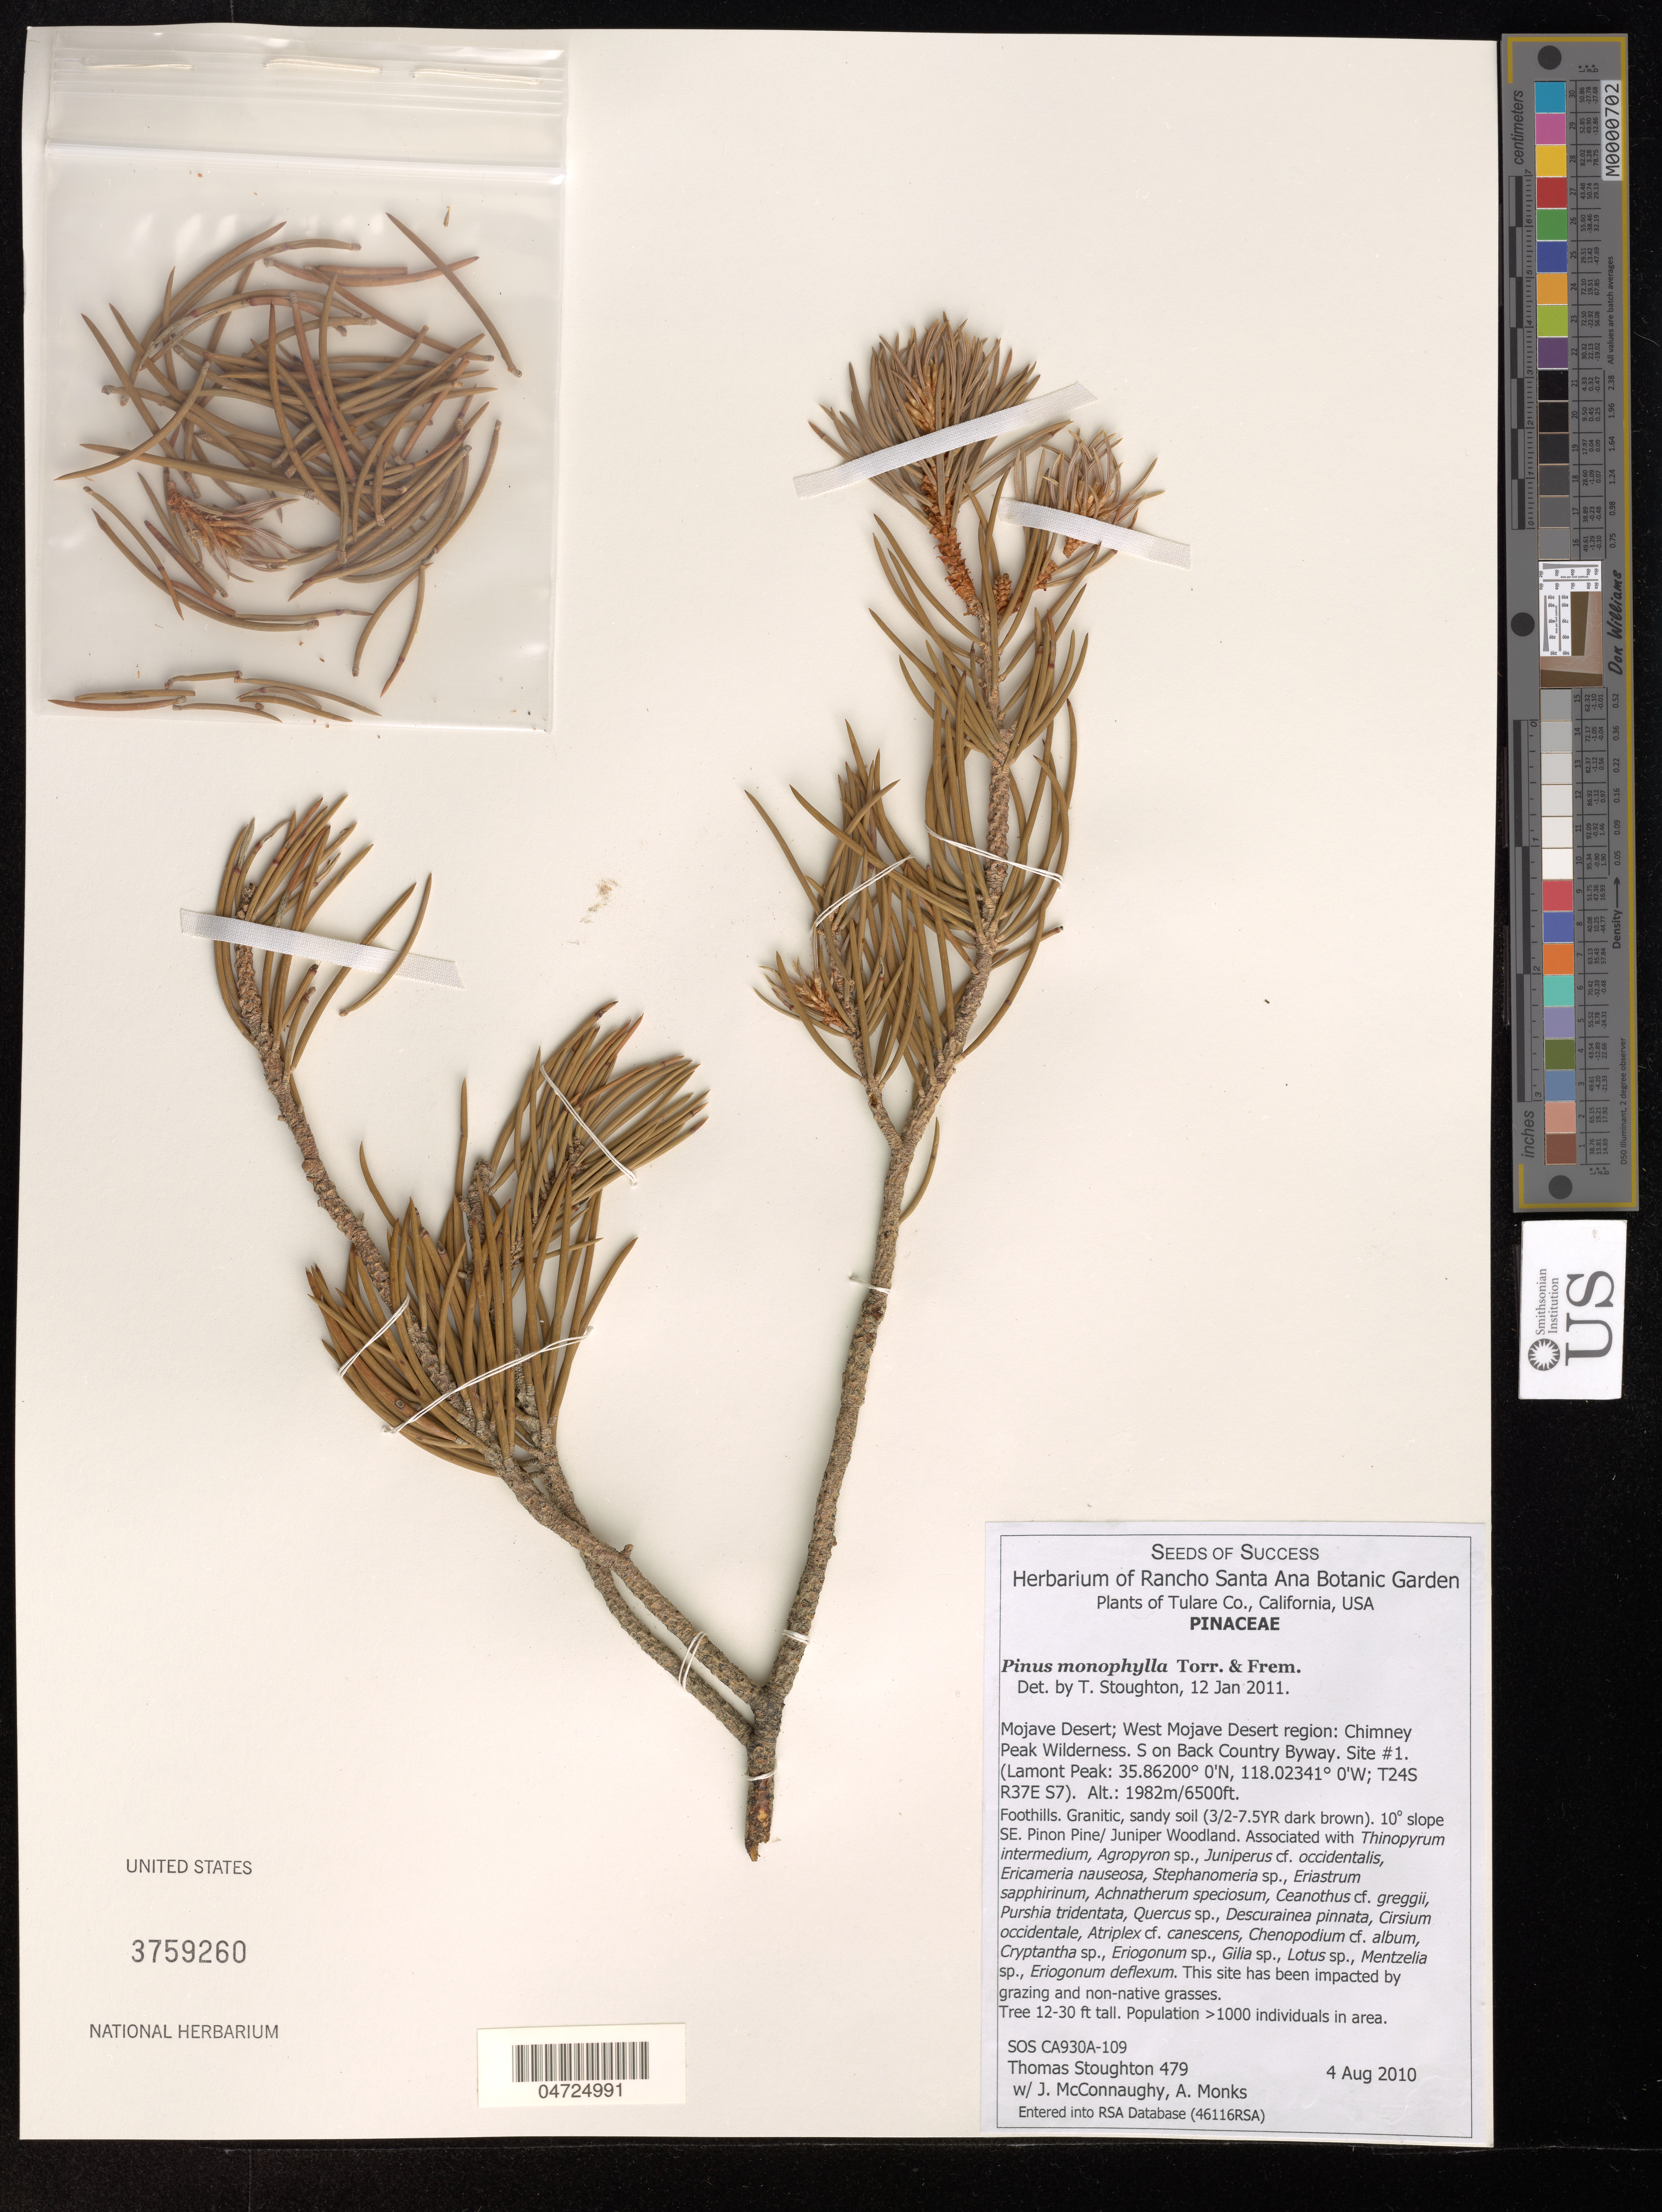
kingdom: Plantae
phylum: Tracheophyta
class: Pinopsida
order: Pinales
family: Pinaceae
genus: Pinus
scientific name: Pinus monophylla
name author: Torr. & Frém.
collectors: T. Stoughton, J. McConnaughy & D. Monks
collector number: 479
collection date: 2010-08-04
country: United States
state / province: California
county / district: Tulare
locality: Tulare Co. Mojave Desert; West Mojave Desert region: Chimney Peak Wilderness. S on Scenic Backcountry Byway. (Lamont Peak: T24S R37E S7). 10° slope SE.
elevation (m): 1982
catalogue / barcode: US 3759260